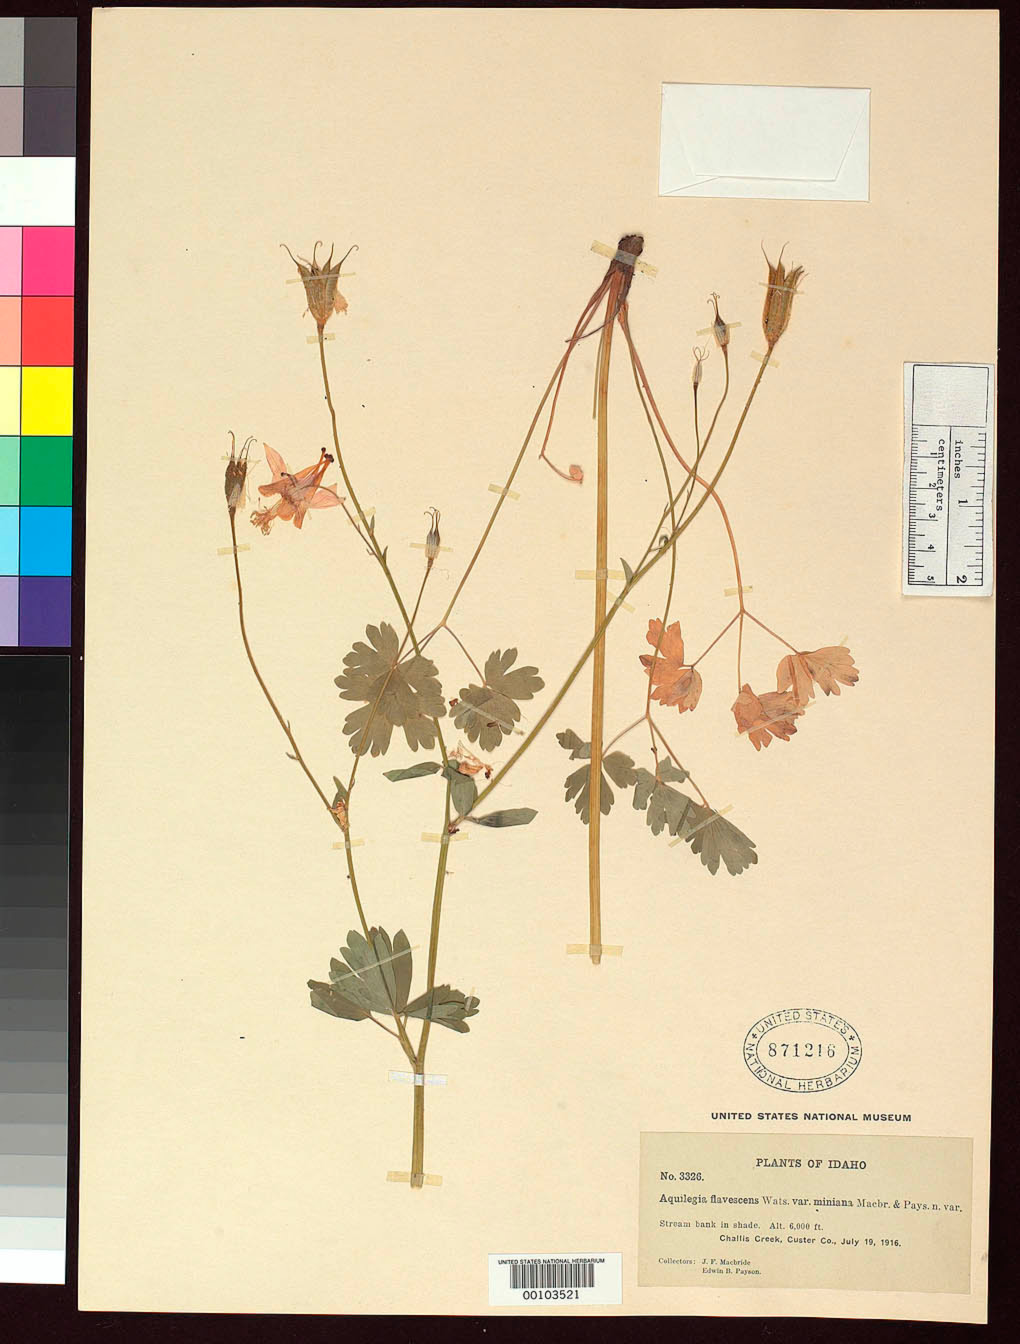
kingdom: Plantae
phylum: Tracheophyta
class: Magnoliopsida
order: Ranunculales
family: Ranunculaceae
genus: Aquilegia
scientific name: Aquilegia flavescens var. miniana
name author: J.F. Macbr. & Payson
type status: Isotype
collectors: J. F. Macbride & E. B. Payson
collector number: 3326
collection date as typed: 19 Jul 1916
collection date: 1916-07-19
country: United States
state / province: Idaho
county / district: Custer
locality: Challis Creek.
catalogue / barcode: US 871216